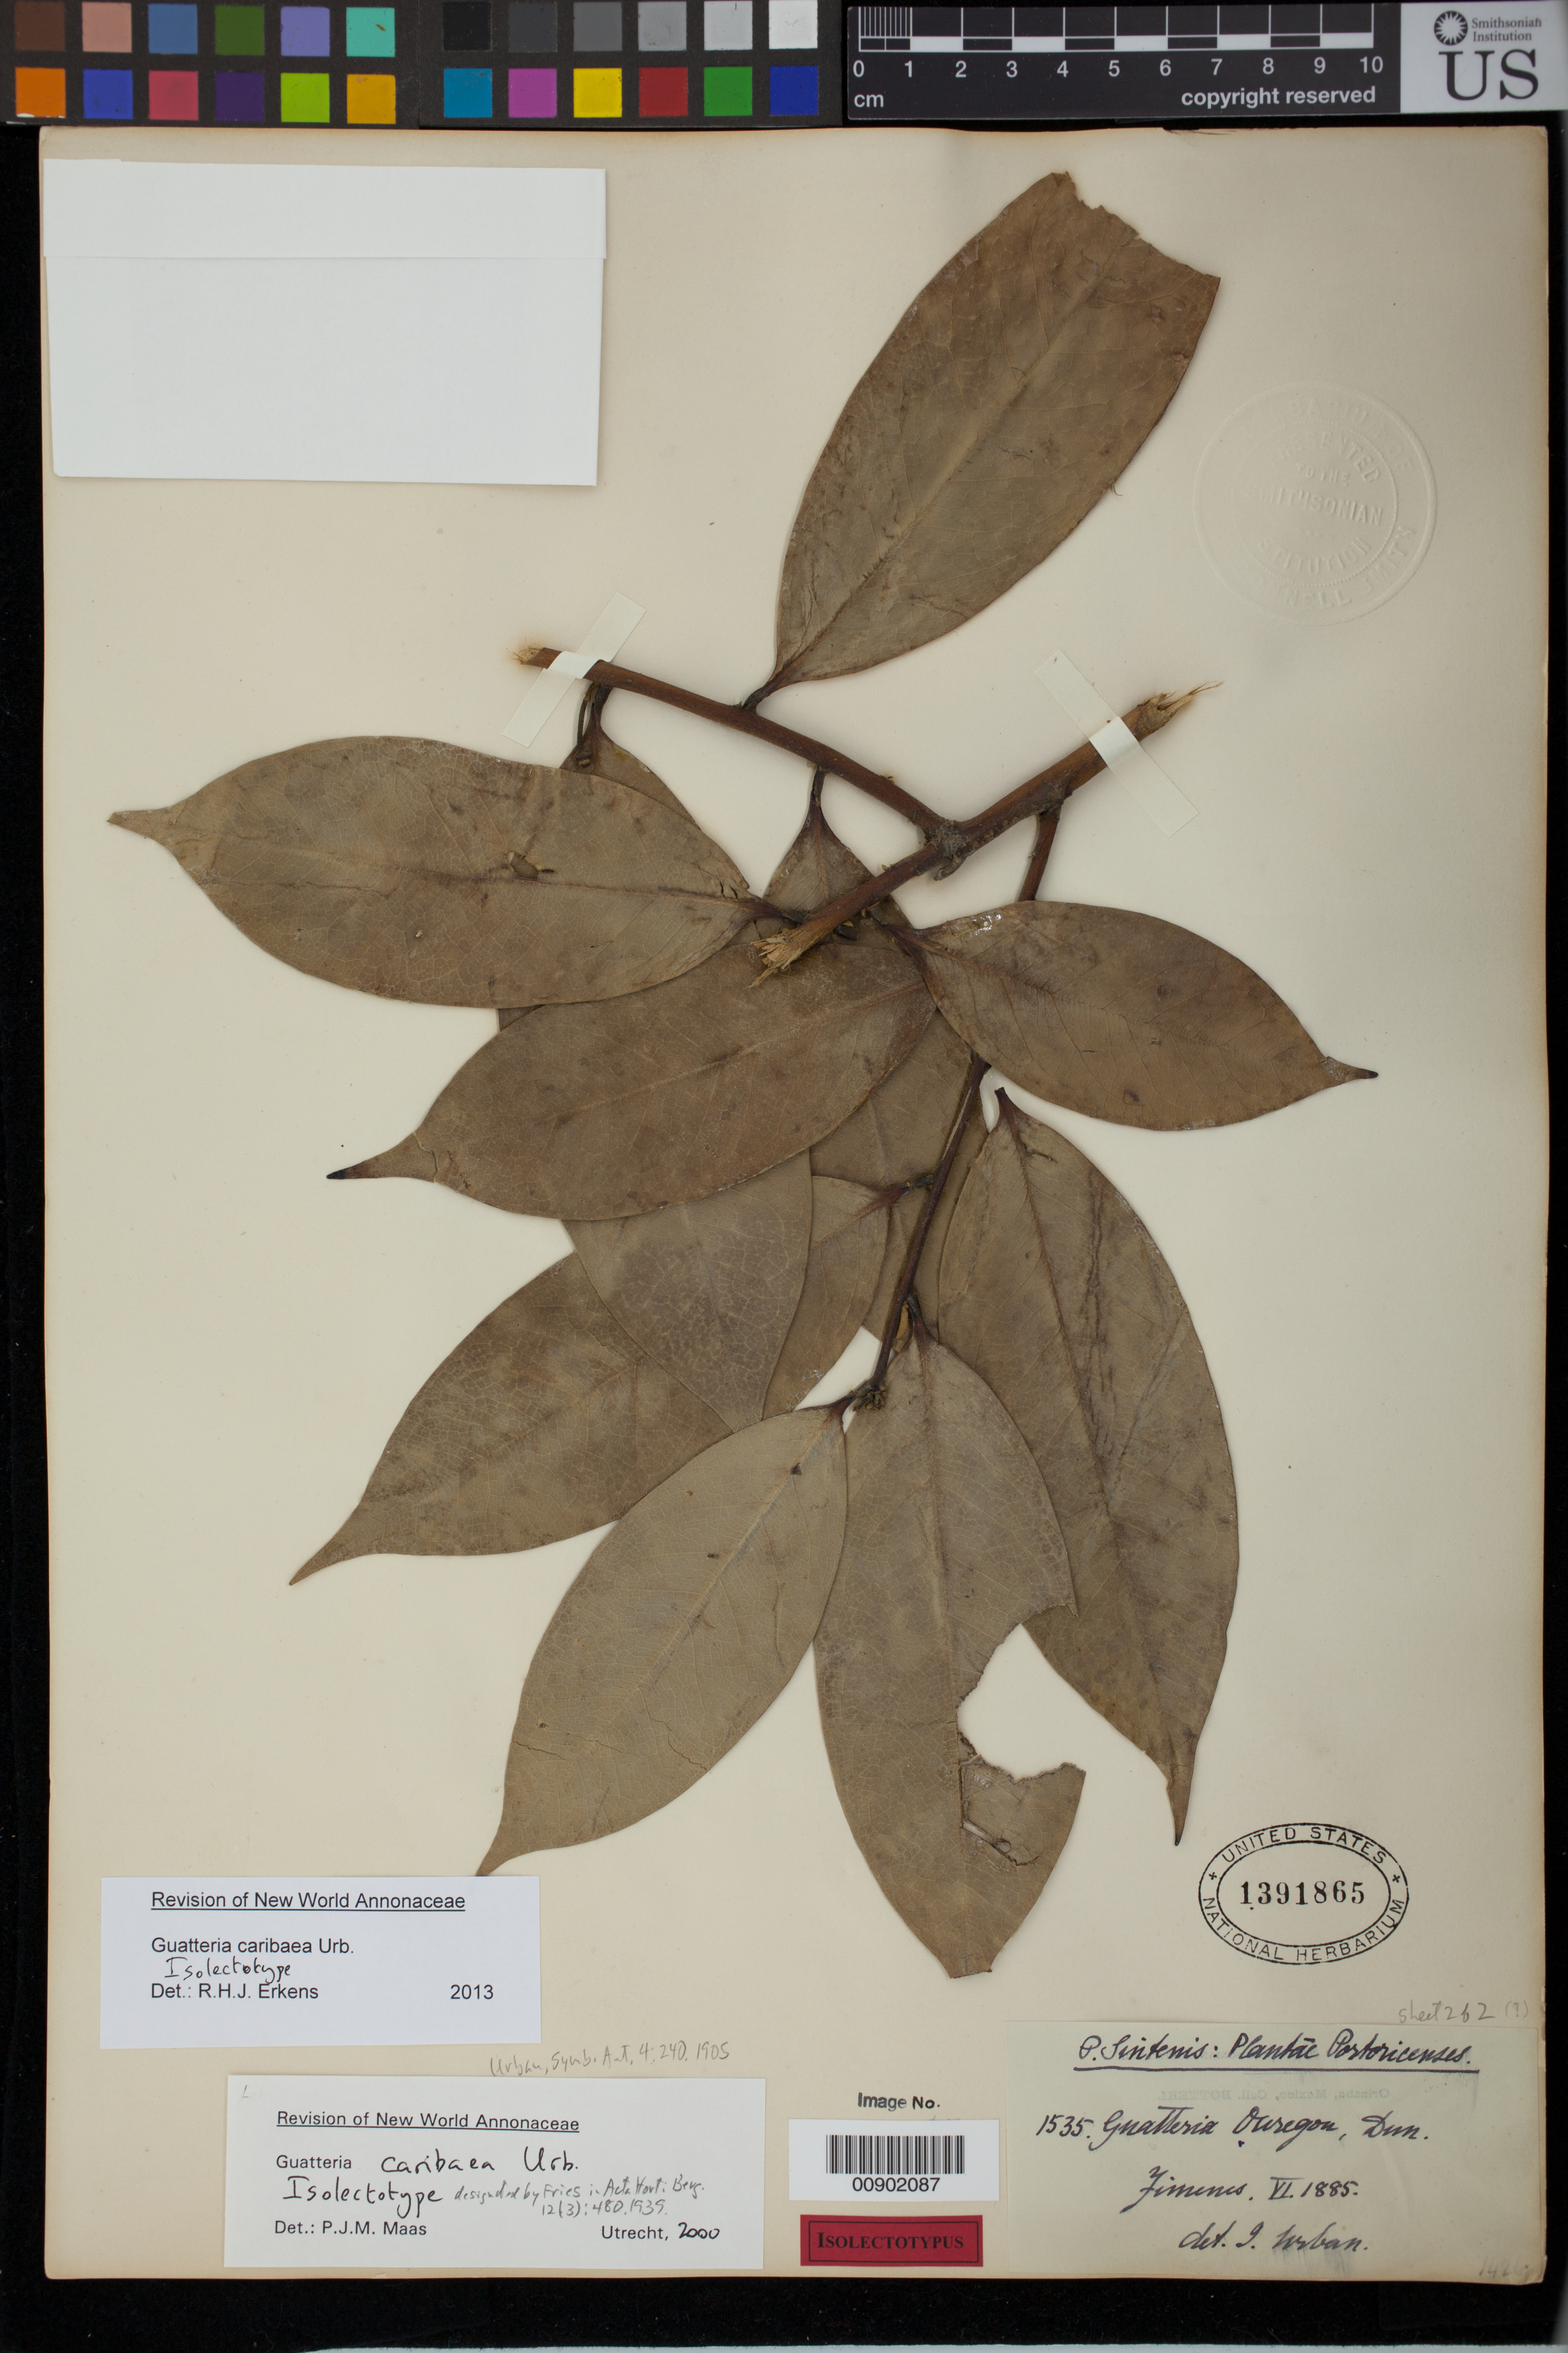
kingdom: Plantae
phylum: Tracheophyta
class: Magnoliopsida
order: Magnoliales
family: Annonaceae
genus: Guatteria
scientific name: Guatteria caribaea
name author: Urb.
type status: Isolectotype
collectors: P. Sintenis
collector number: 1535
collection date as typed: Jun 1885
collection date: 1885-06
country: Puerto Rico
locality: Jimenes.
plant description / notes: Cited by P.J.M. Maas in Candollea 49: 429 (1994).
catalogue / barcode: US 1391865